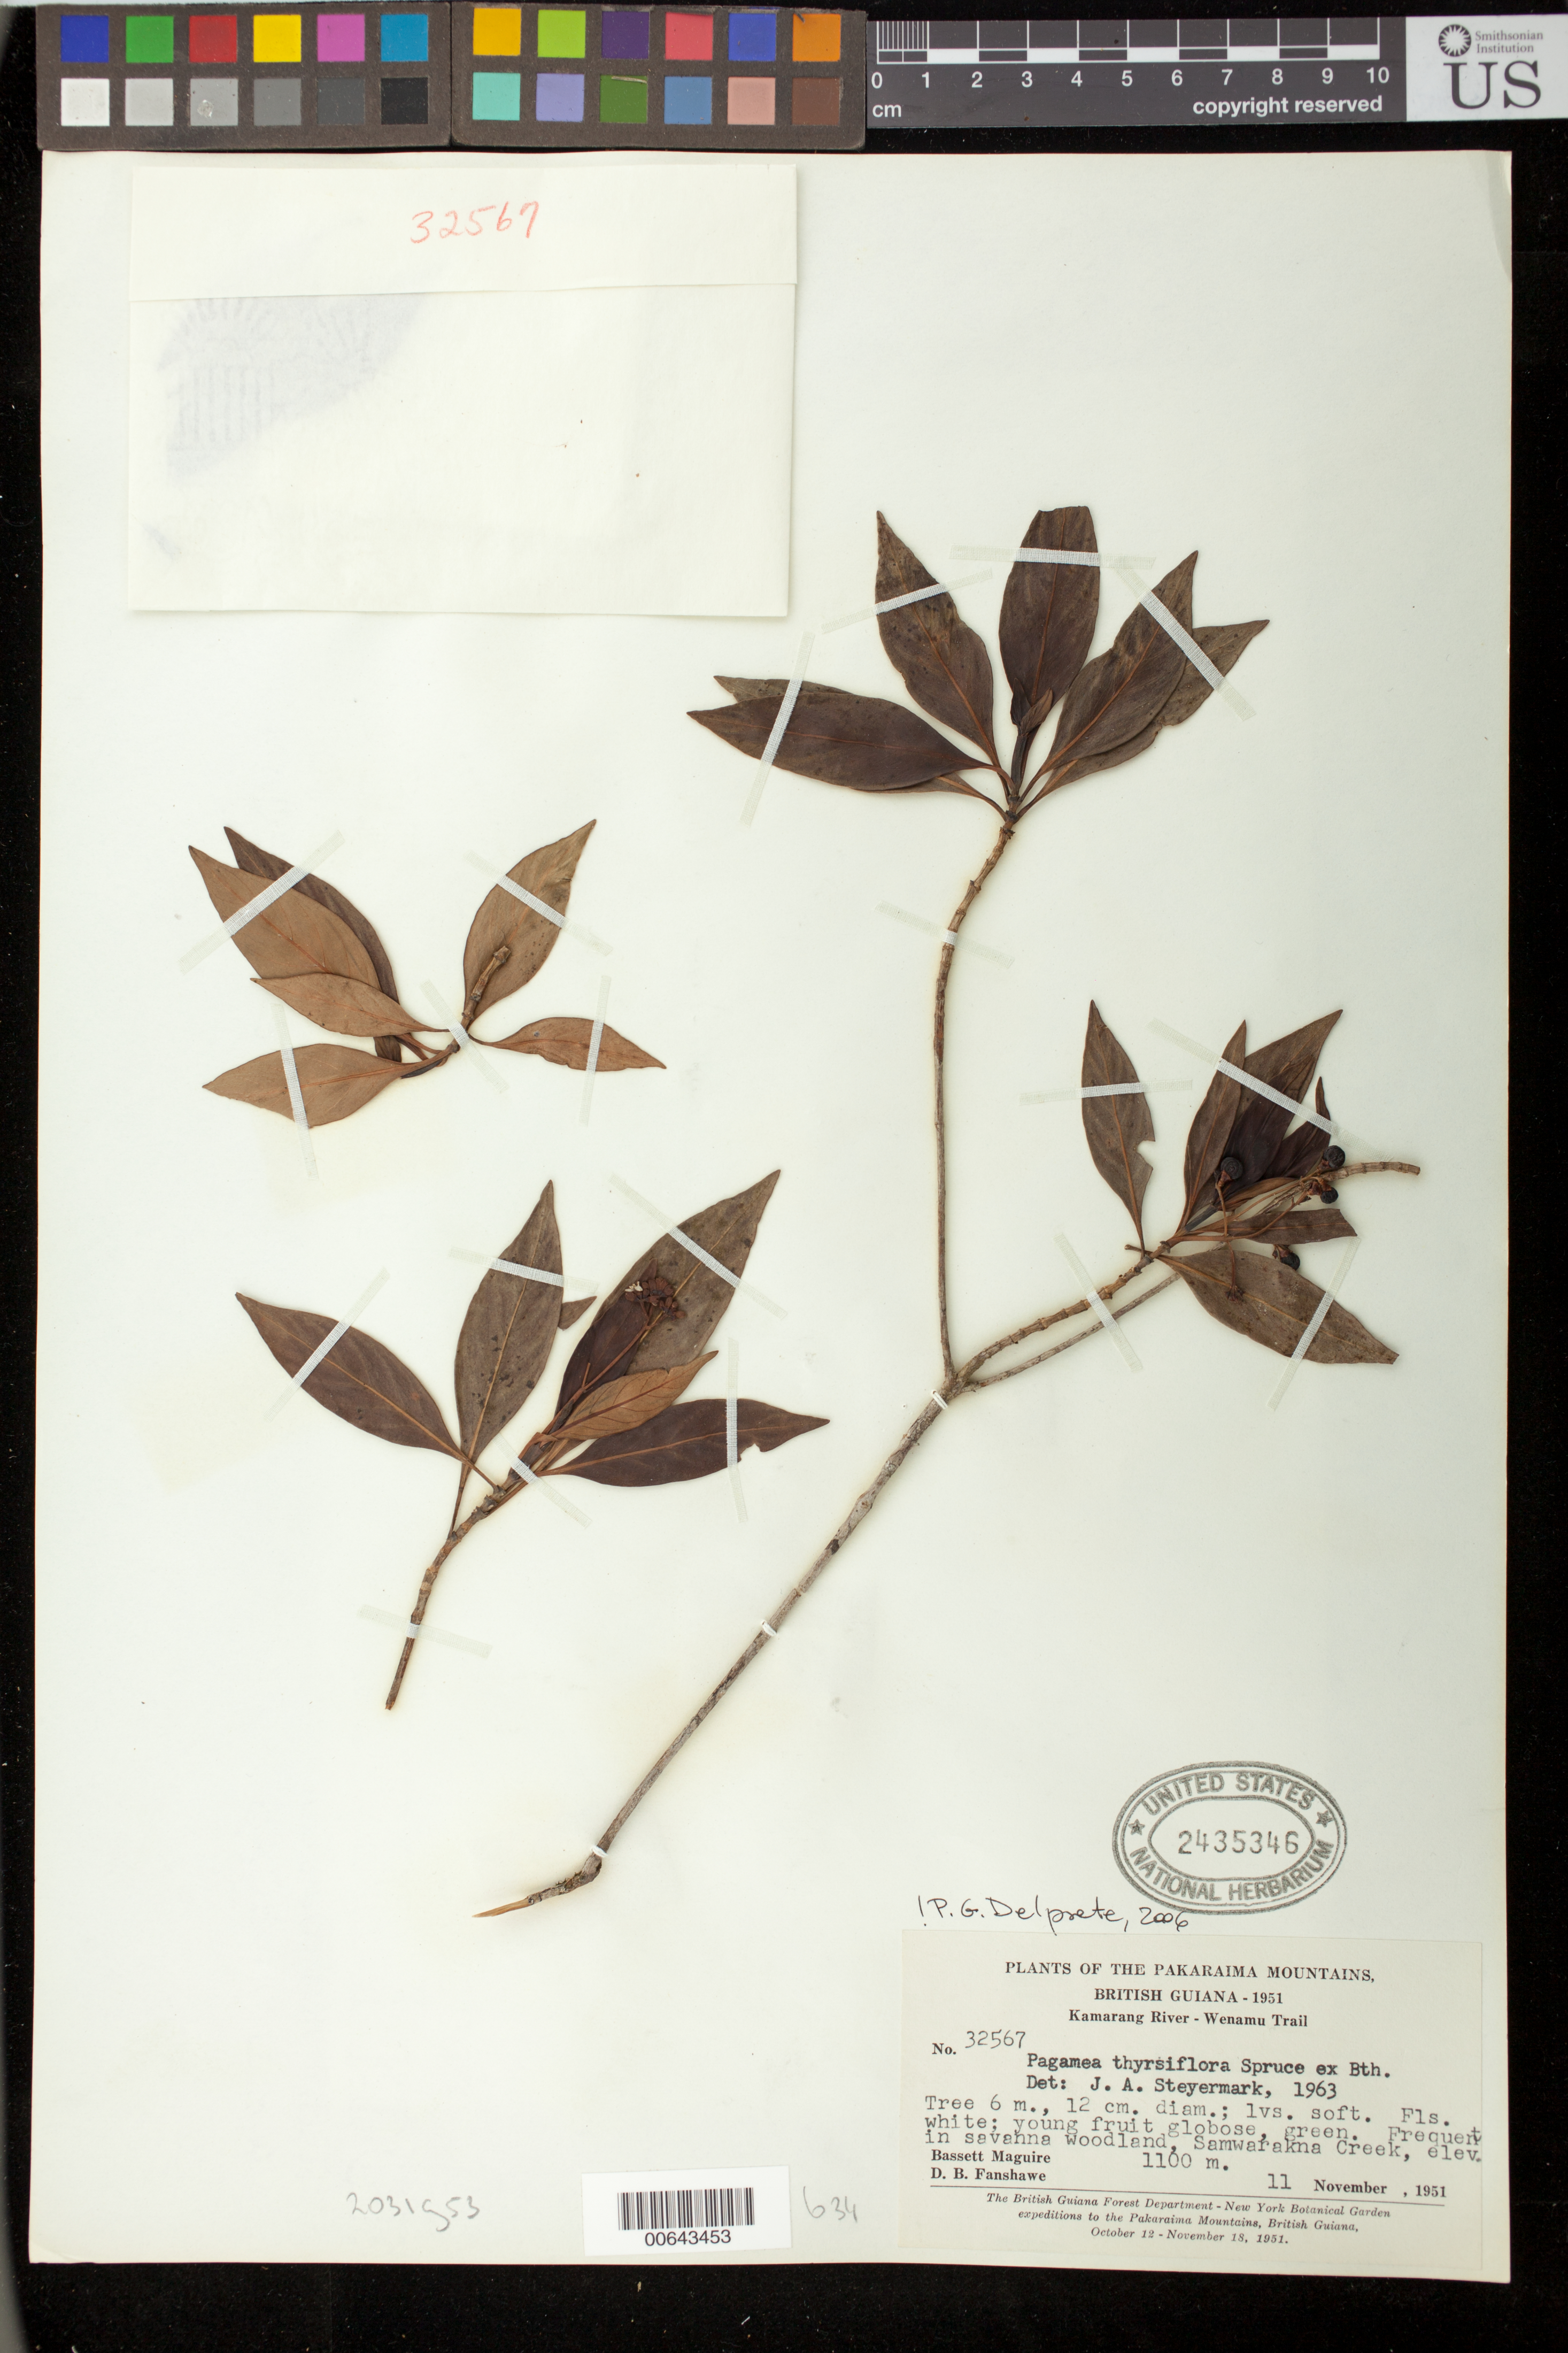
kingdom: Plantae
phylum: Tracheophyta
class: Magnoliopsida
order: Gentianales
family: Rubiaceae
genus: Pagamea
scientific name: Pagamea thyrsiflora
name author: Spruce ex Benth.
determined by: Delprete, P. G., Herb. de Guyane Cay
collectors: B. Maguire & D. B. Fanshawe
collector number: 32567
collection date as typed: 11-Nov-51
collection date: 1951-11-11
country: Guyana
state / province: Cuyuni-Mazaruni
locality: Samwarakna Creek, Kamarang River - Wenamu Trail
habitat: Savanna woodlands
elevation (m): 1100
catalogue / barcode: US 2435346